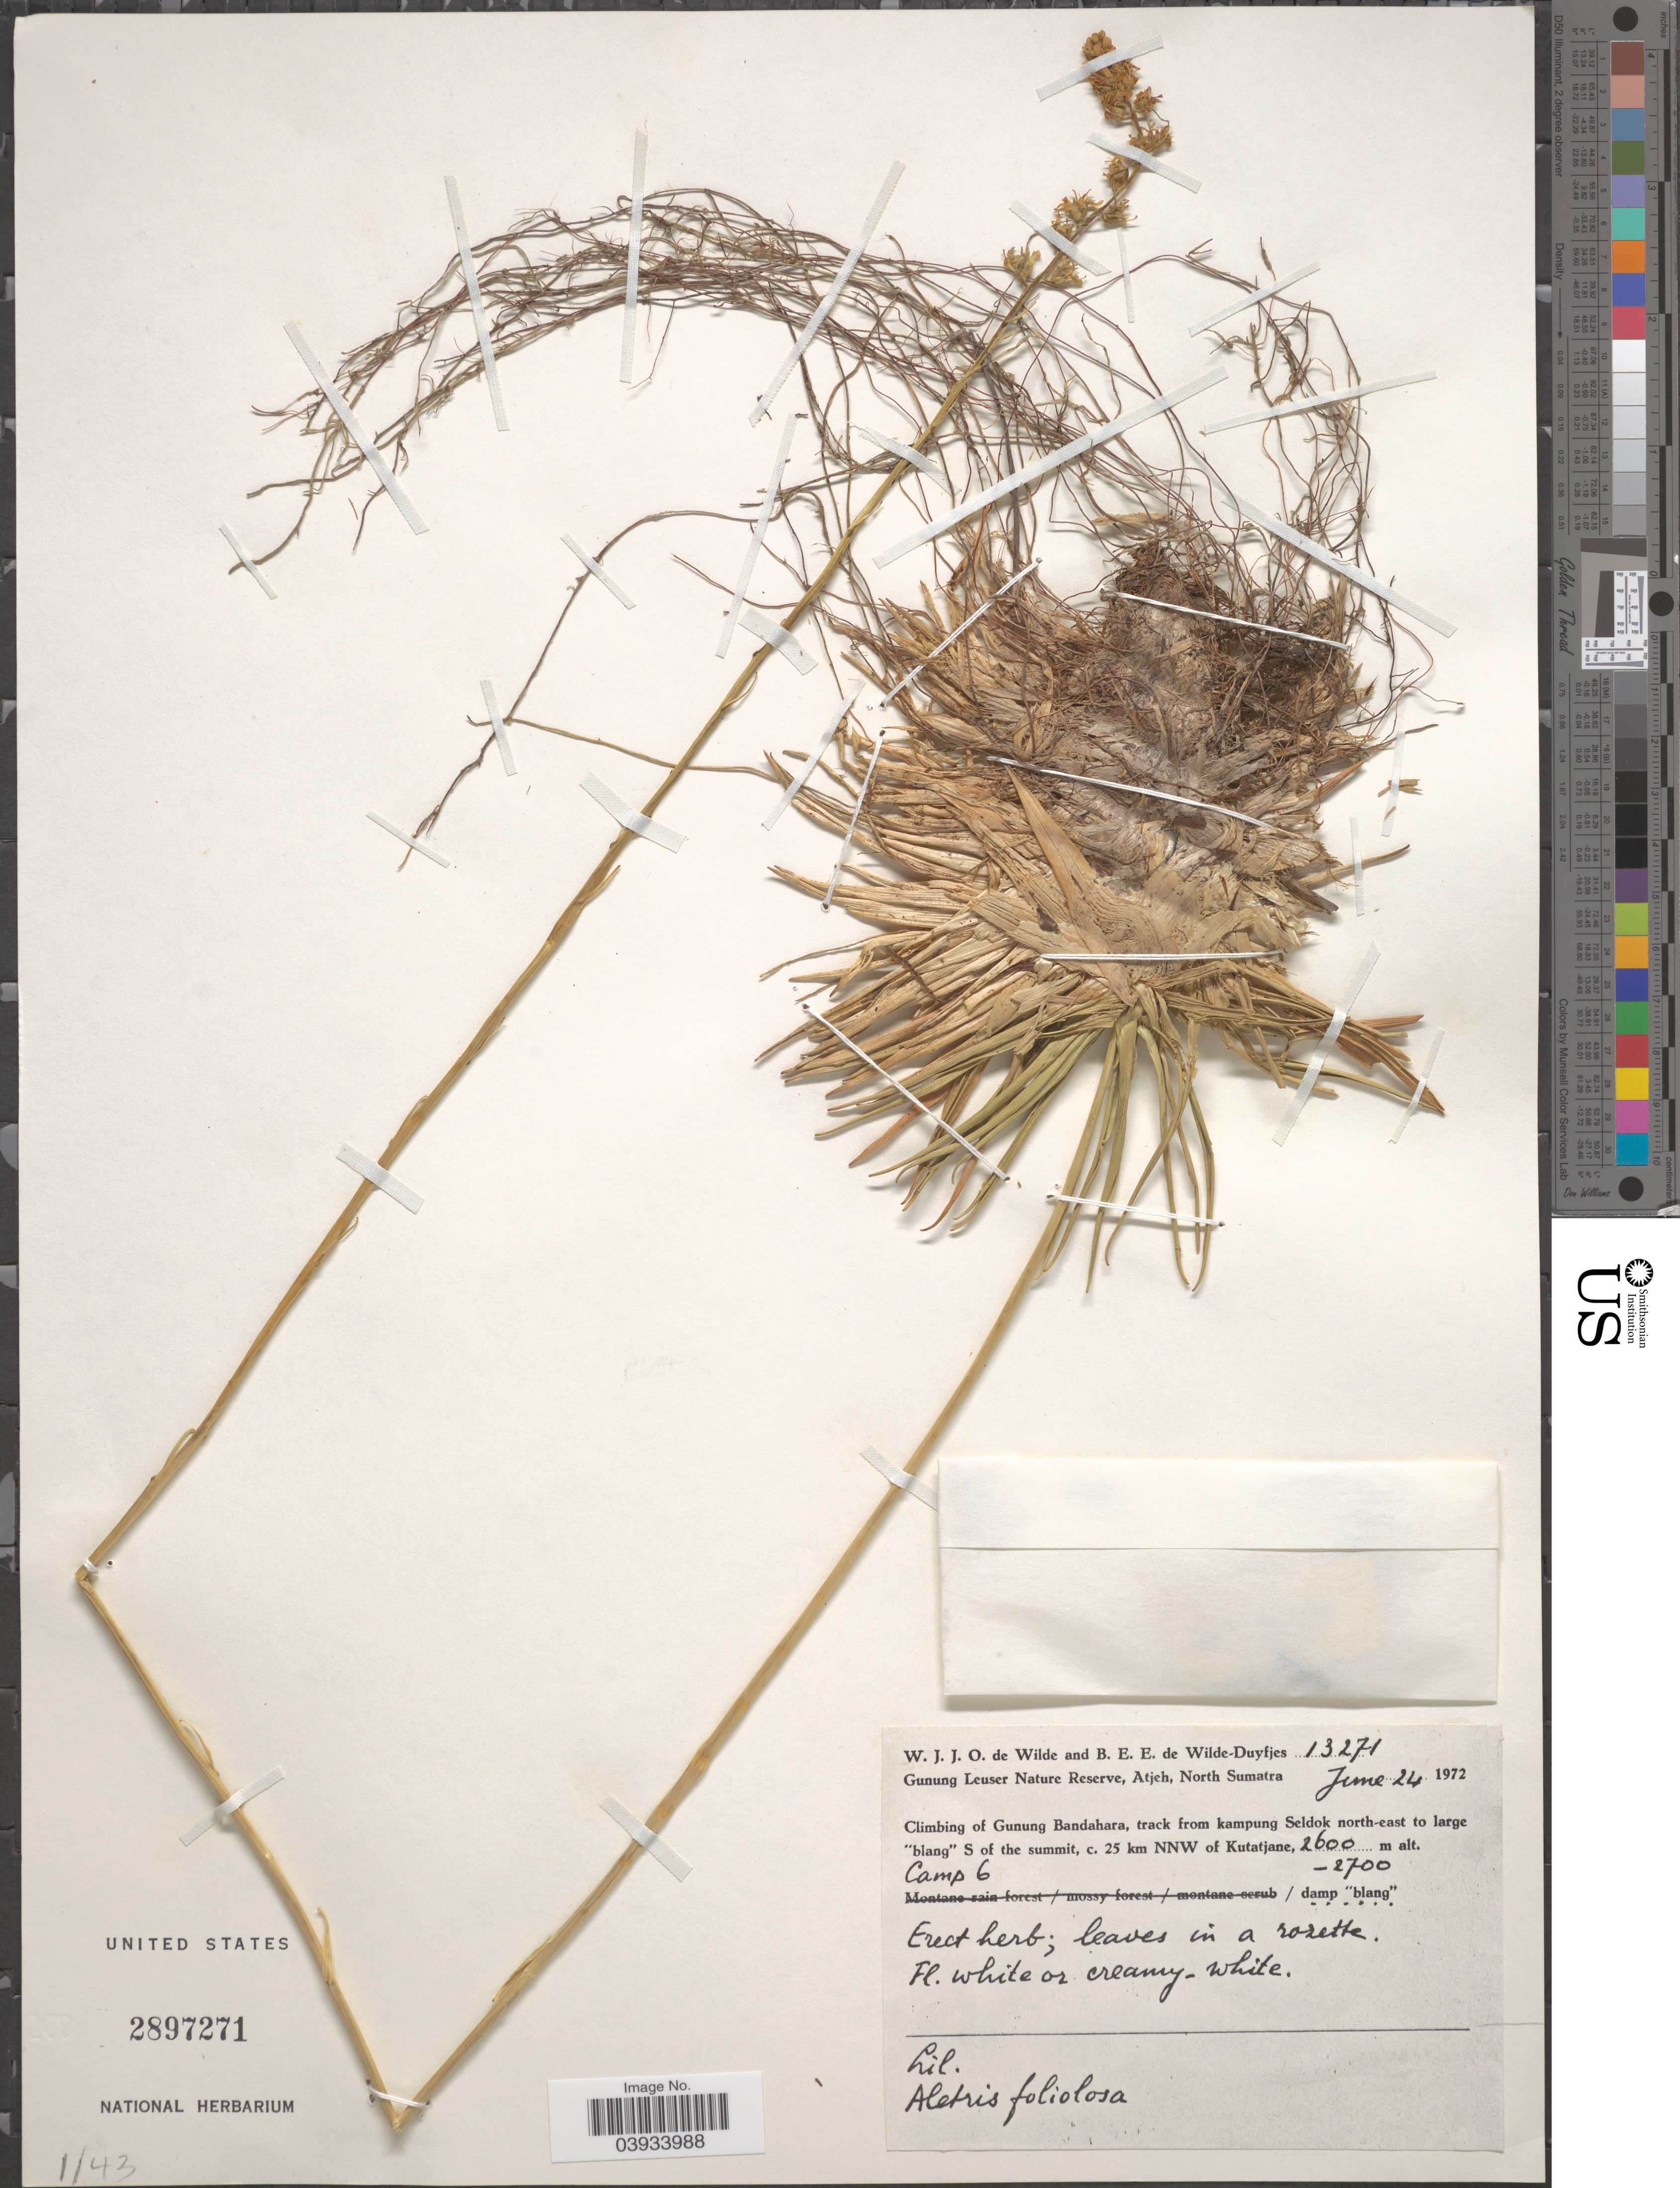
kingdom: Plantae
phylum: Tracheophyta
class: Liliopsida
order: Dioscoreales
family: Nartheciaceae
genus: Aletris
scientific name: Aletris foliolosa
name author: Stapf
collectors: W. J. de Wilde & B. E. de Wilde-Duyfjes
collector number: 13271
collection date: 1972-06-24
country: Indonesia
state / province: Sumatra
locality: Gunung Leuser Nature Reserve, Atjeh, North Sumatra. Climbing of Gunung Bandahara, track from kampung Seldok north-east to large "blang" S of the summit, c. 25 km NNW of Kutatjane. Camp 6.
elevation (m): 2600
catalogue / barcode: US 2897271